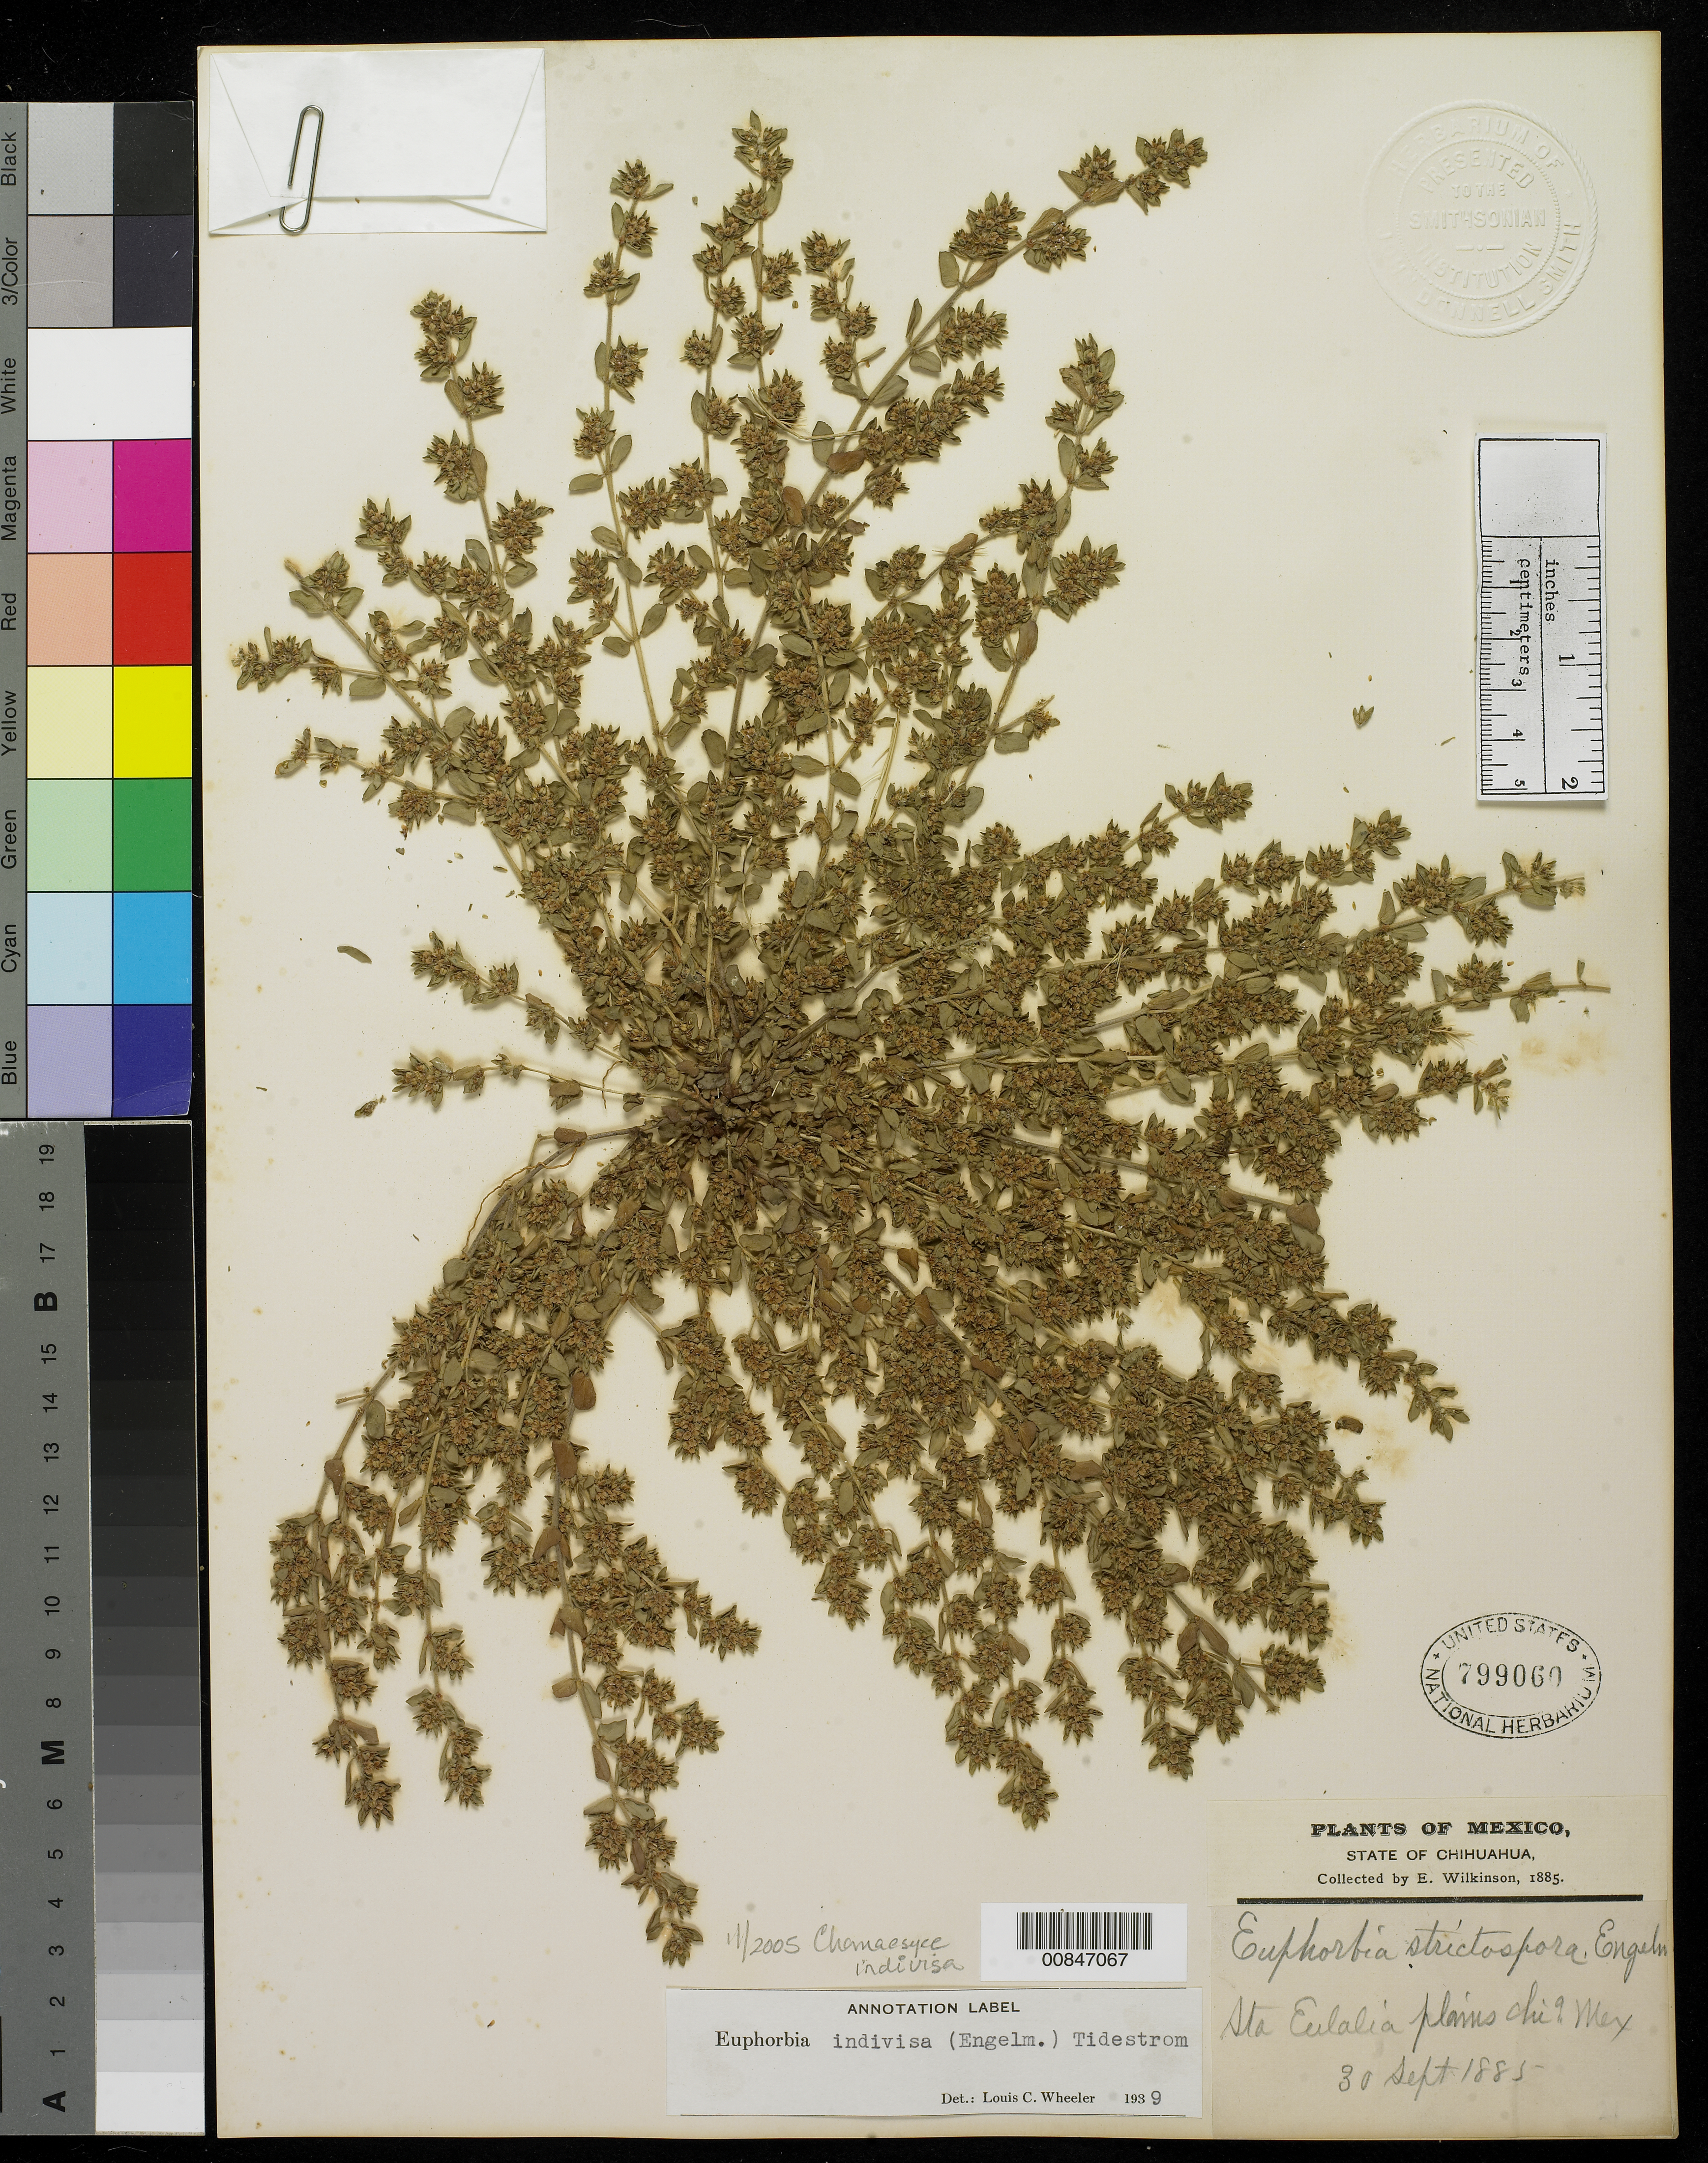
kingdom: Plantae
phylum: Tracheophyta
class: Magnoliopsida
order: Malpighiales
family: Euphorbiaceae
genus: Euphorbia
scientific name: Euphorbia indivisa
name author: (Engelm.) Tidestr.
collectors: E. Wilkinson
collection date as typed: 30 Sep 1885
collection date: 1885-09-30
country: Mexico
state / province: Chihuahua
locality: Sta. Eulalia plains, Chihuahua.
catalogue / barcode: US 799060